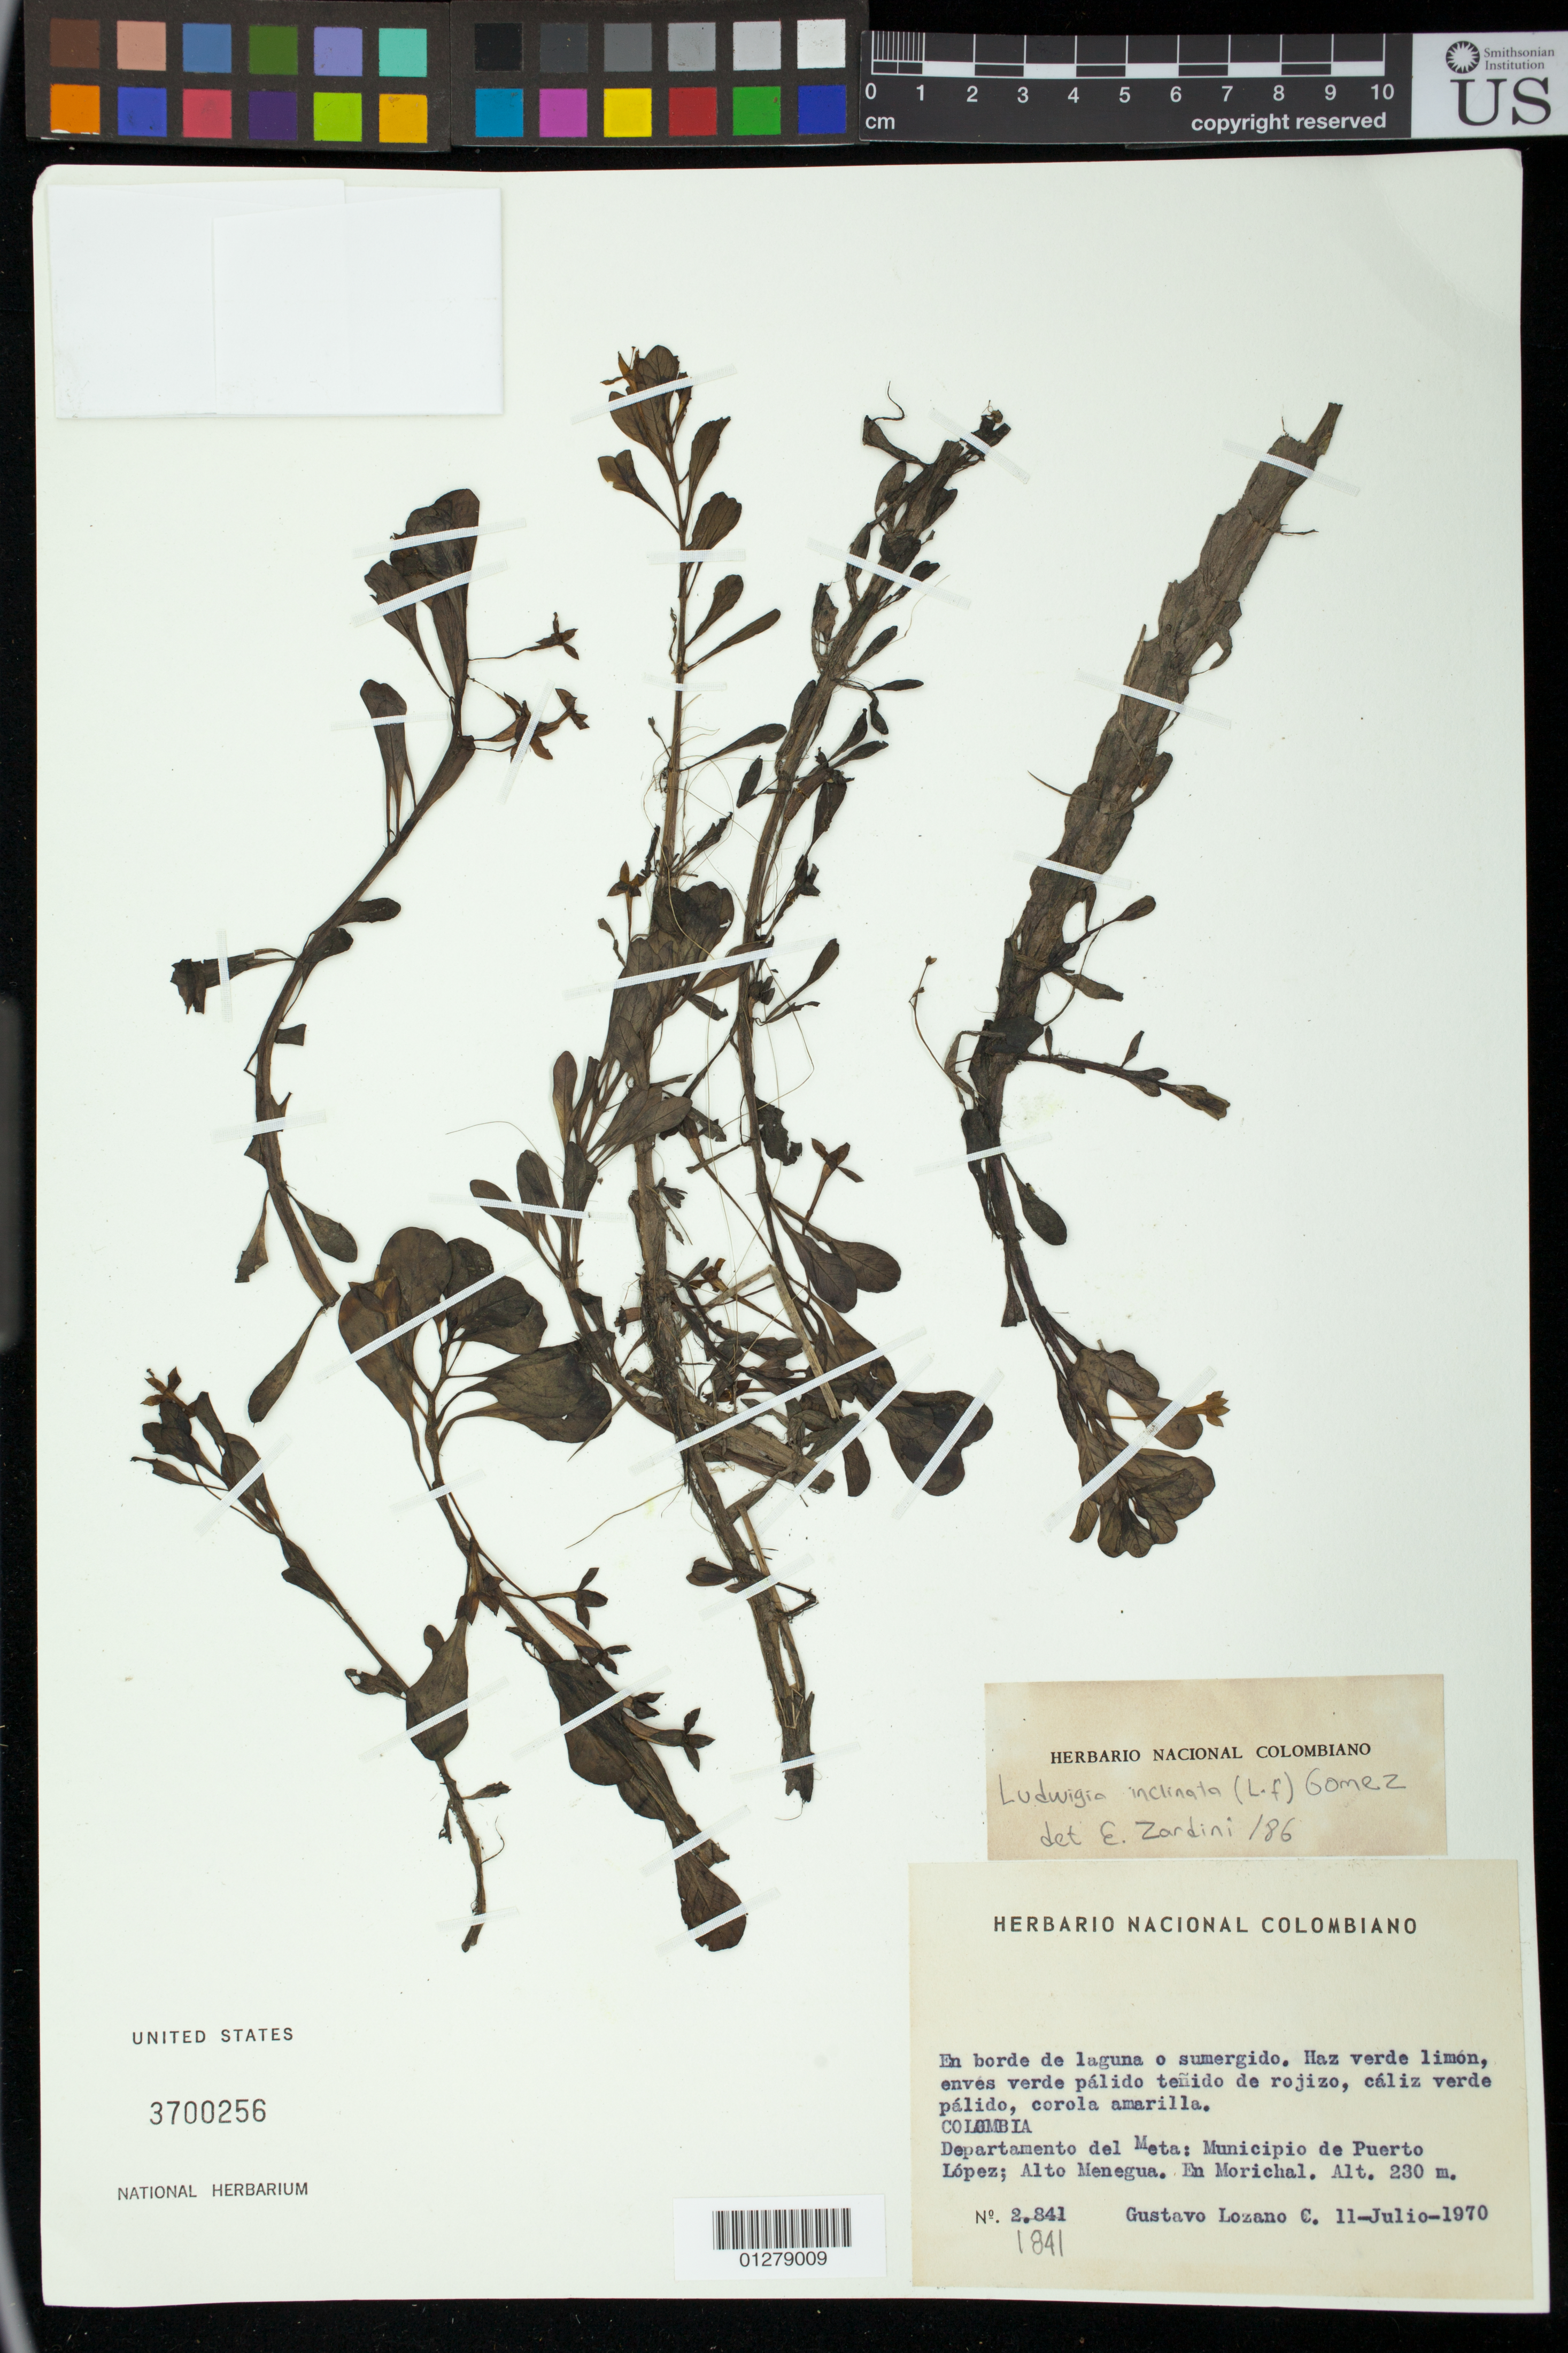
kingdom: Plantae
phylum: Tracheophyta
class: Magnoliopsida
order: Myrtales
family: Onagraceae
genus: Ludwigia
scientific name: Ludwigia inclinata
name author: (L. f.) M. Gómez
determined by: Zardini, Elsa M.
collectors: G. Lozano-Contreras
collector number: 1841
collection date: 1970-07-11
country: Colombia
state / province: Metá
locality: Municipio de Puerto Lopez, Alto Menegua.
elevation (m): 230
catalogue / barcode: US 3700256